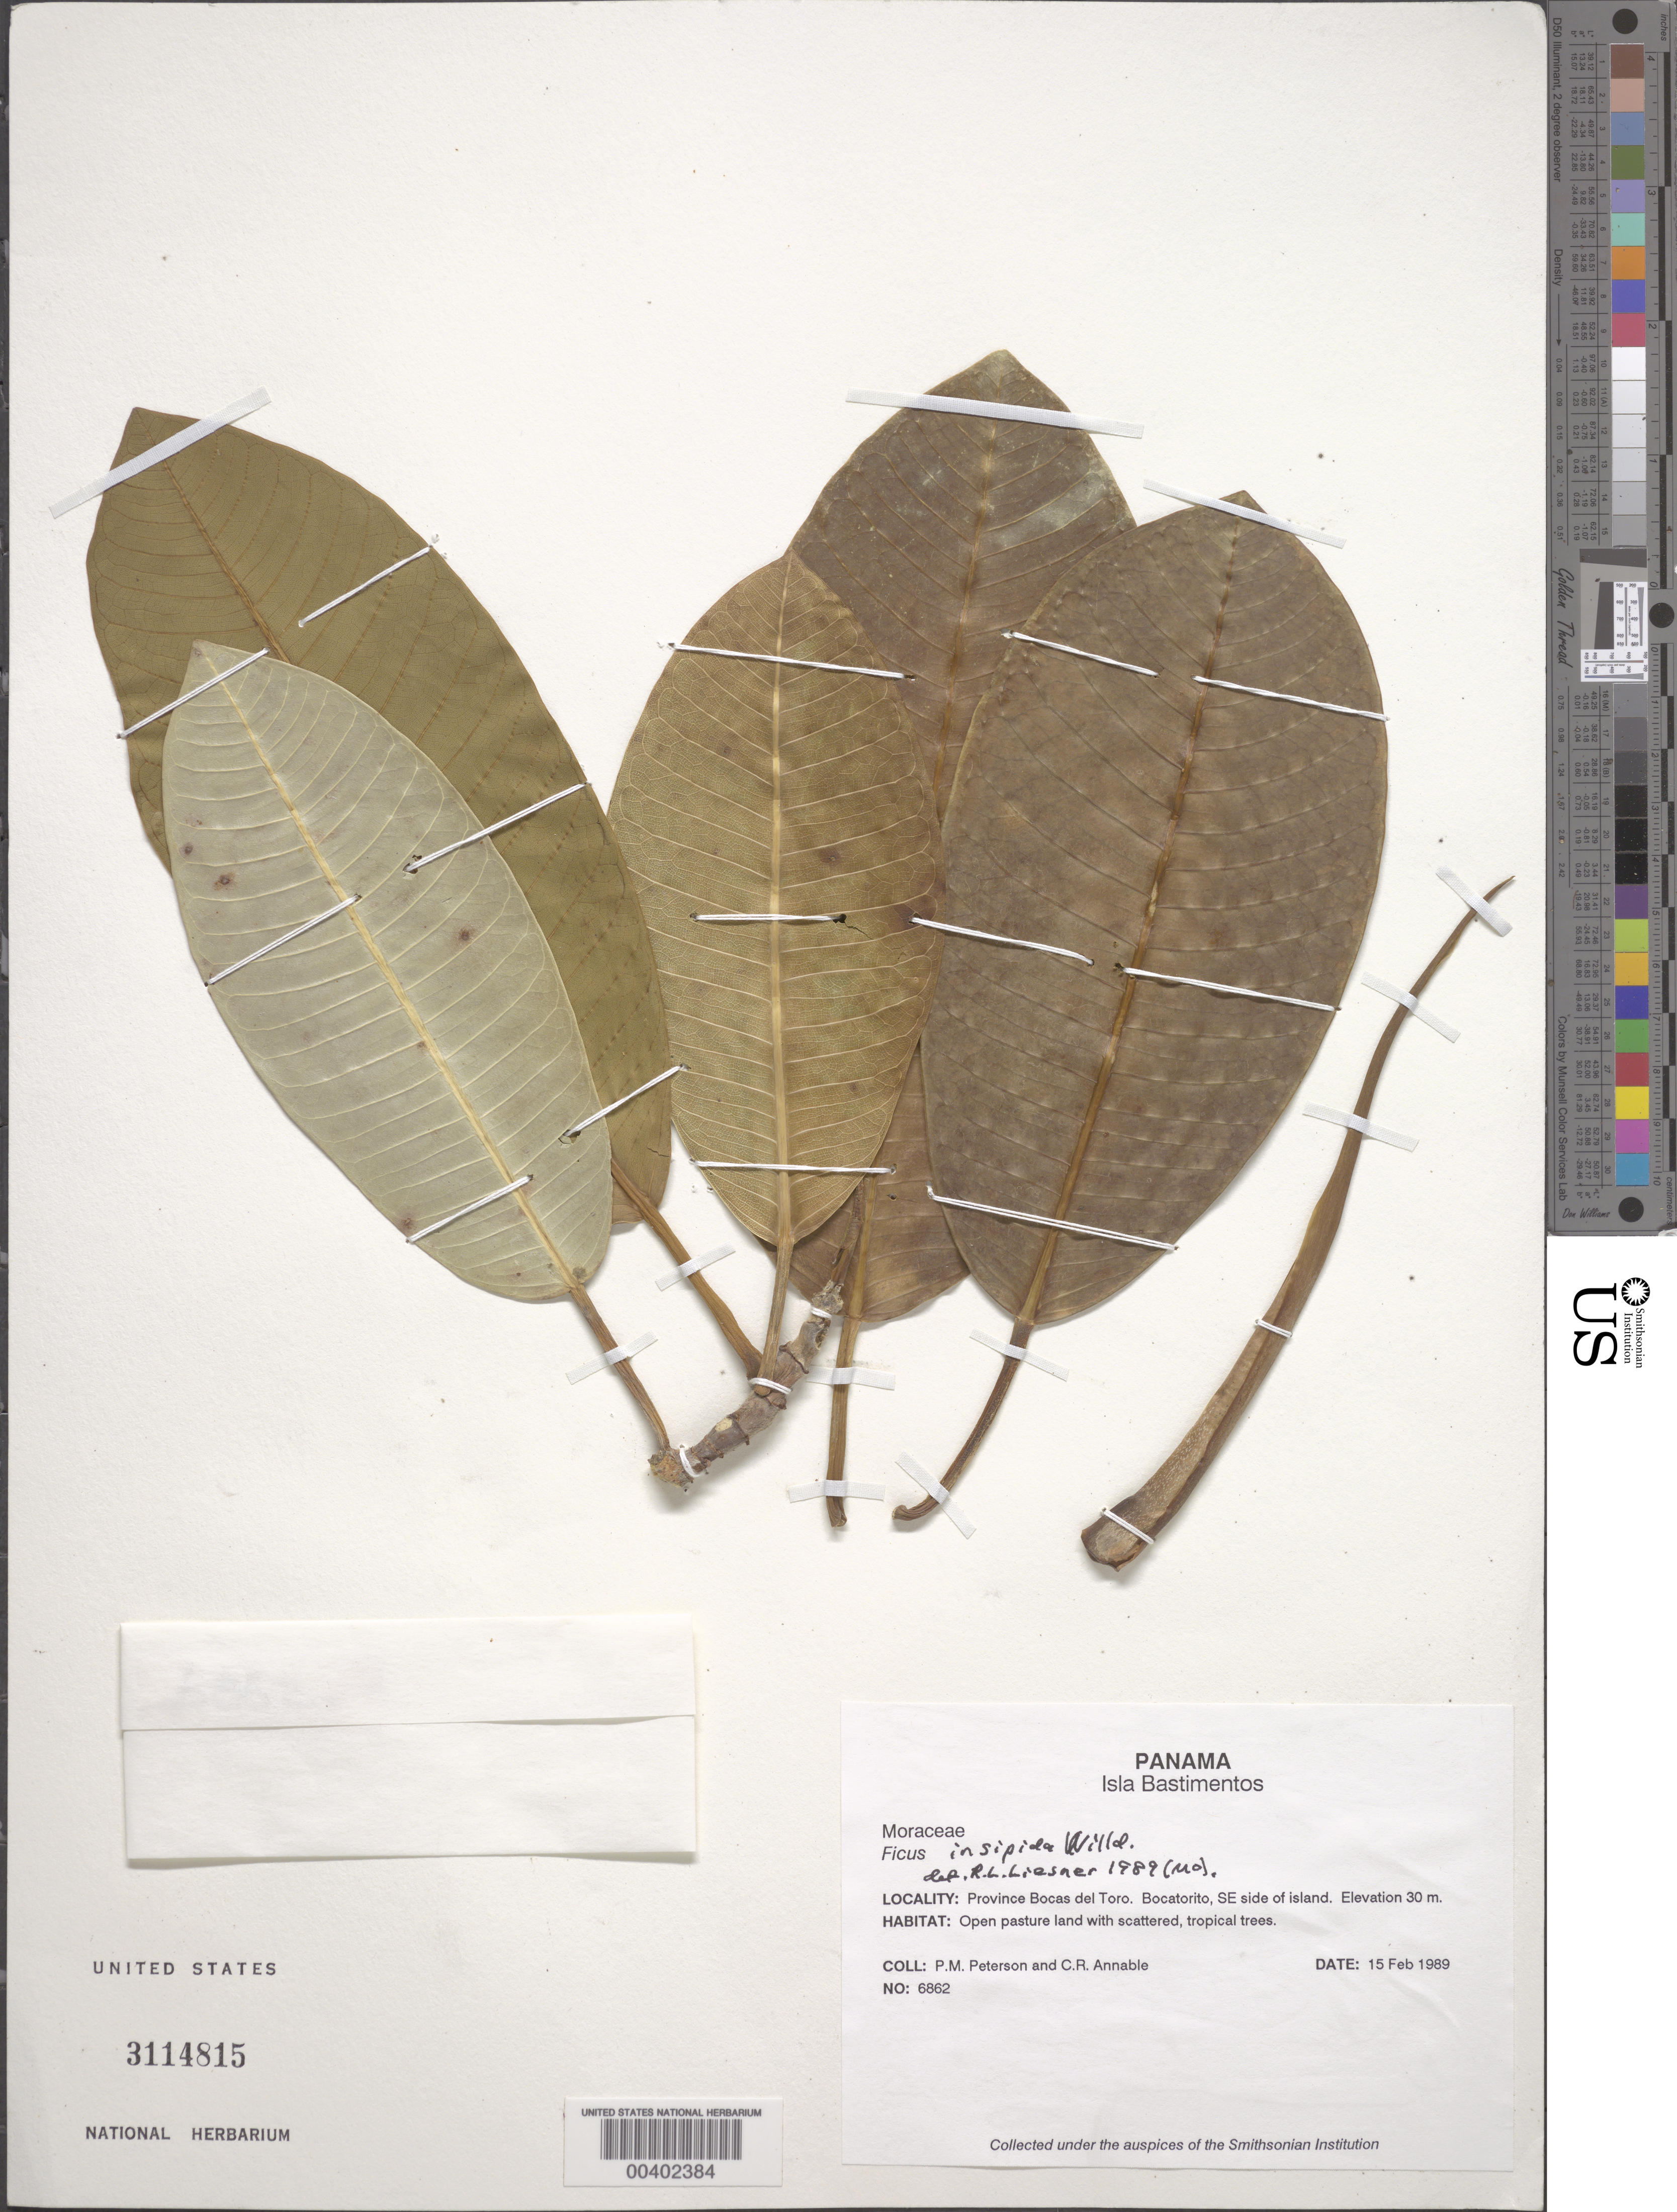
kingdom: Plantae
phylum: Tracheophyta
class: Magnoliopsida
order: Rosales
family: Moraceae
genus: Ficus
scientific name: Ficus insipida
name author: Willd.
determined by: Liesner, R. L.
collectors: P. M. Peterson & C. R. Annable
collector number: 06862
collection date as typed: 15 Feb 1989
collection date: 1989-02-15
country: Panama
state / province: Bocas del Toro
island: San Cristóbal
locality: Isla San Cristobal, BocaTorito, SE side of Island.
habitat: Open pasture land with scattered, tropical trees.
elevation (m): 30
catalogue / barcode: US 3114815